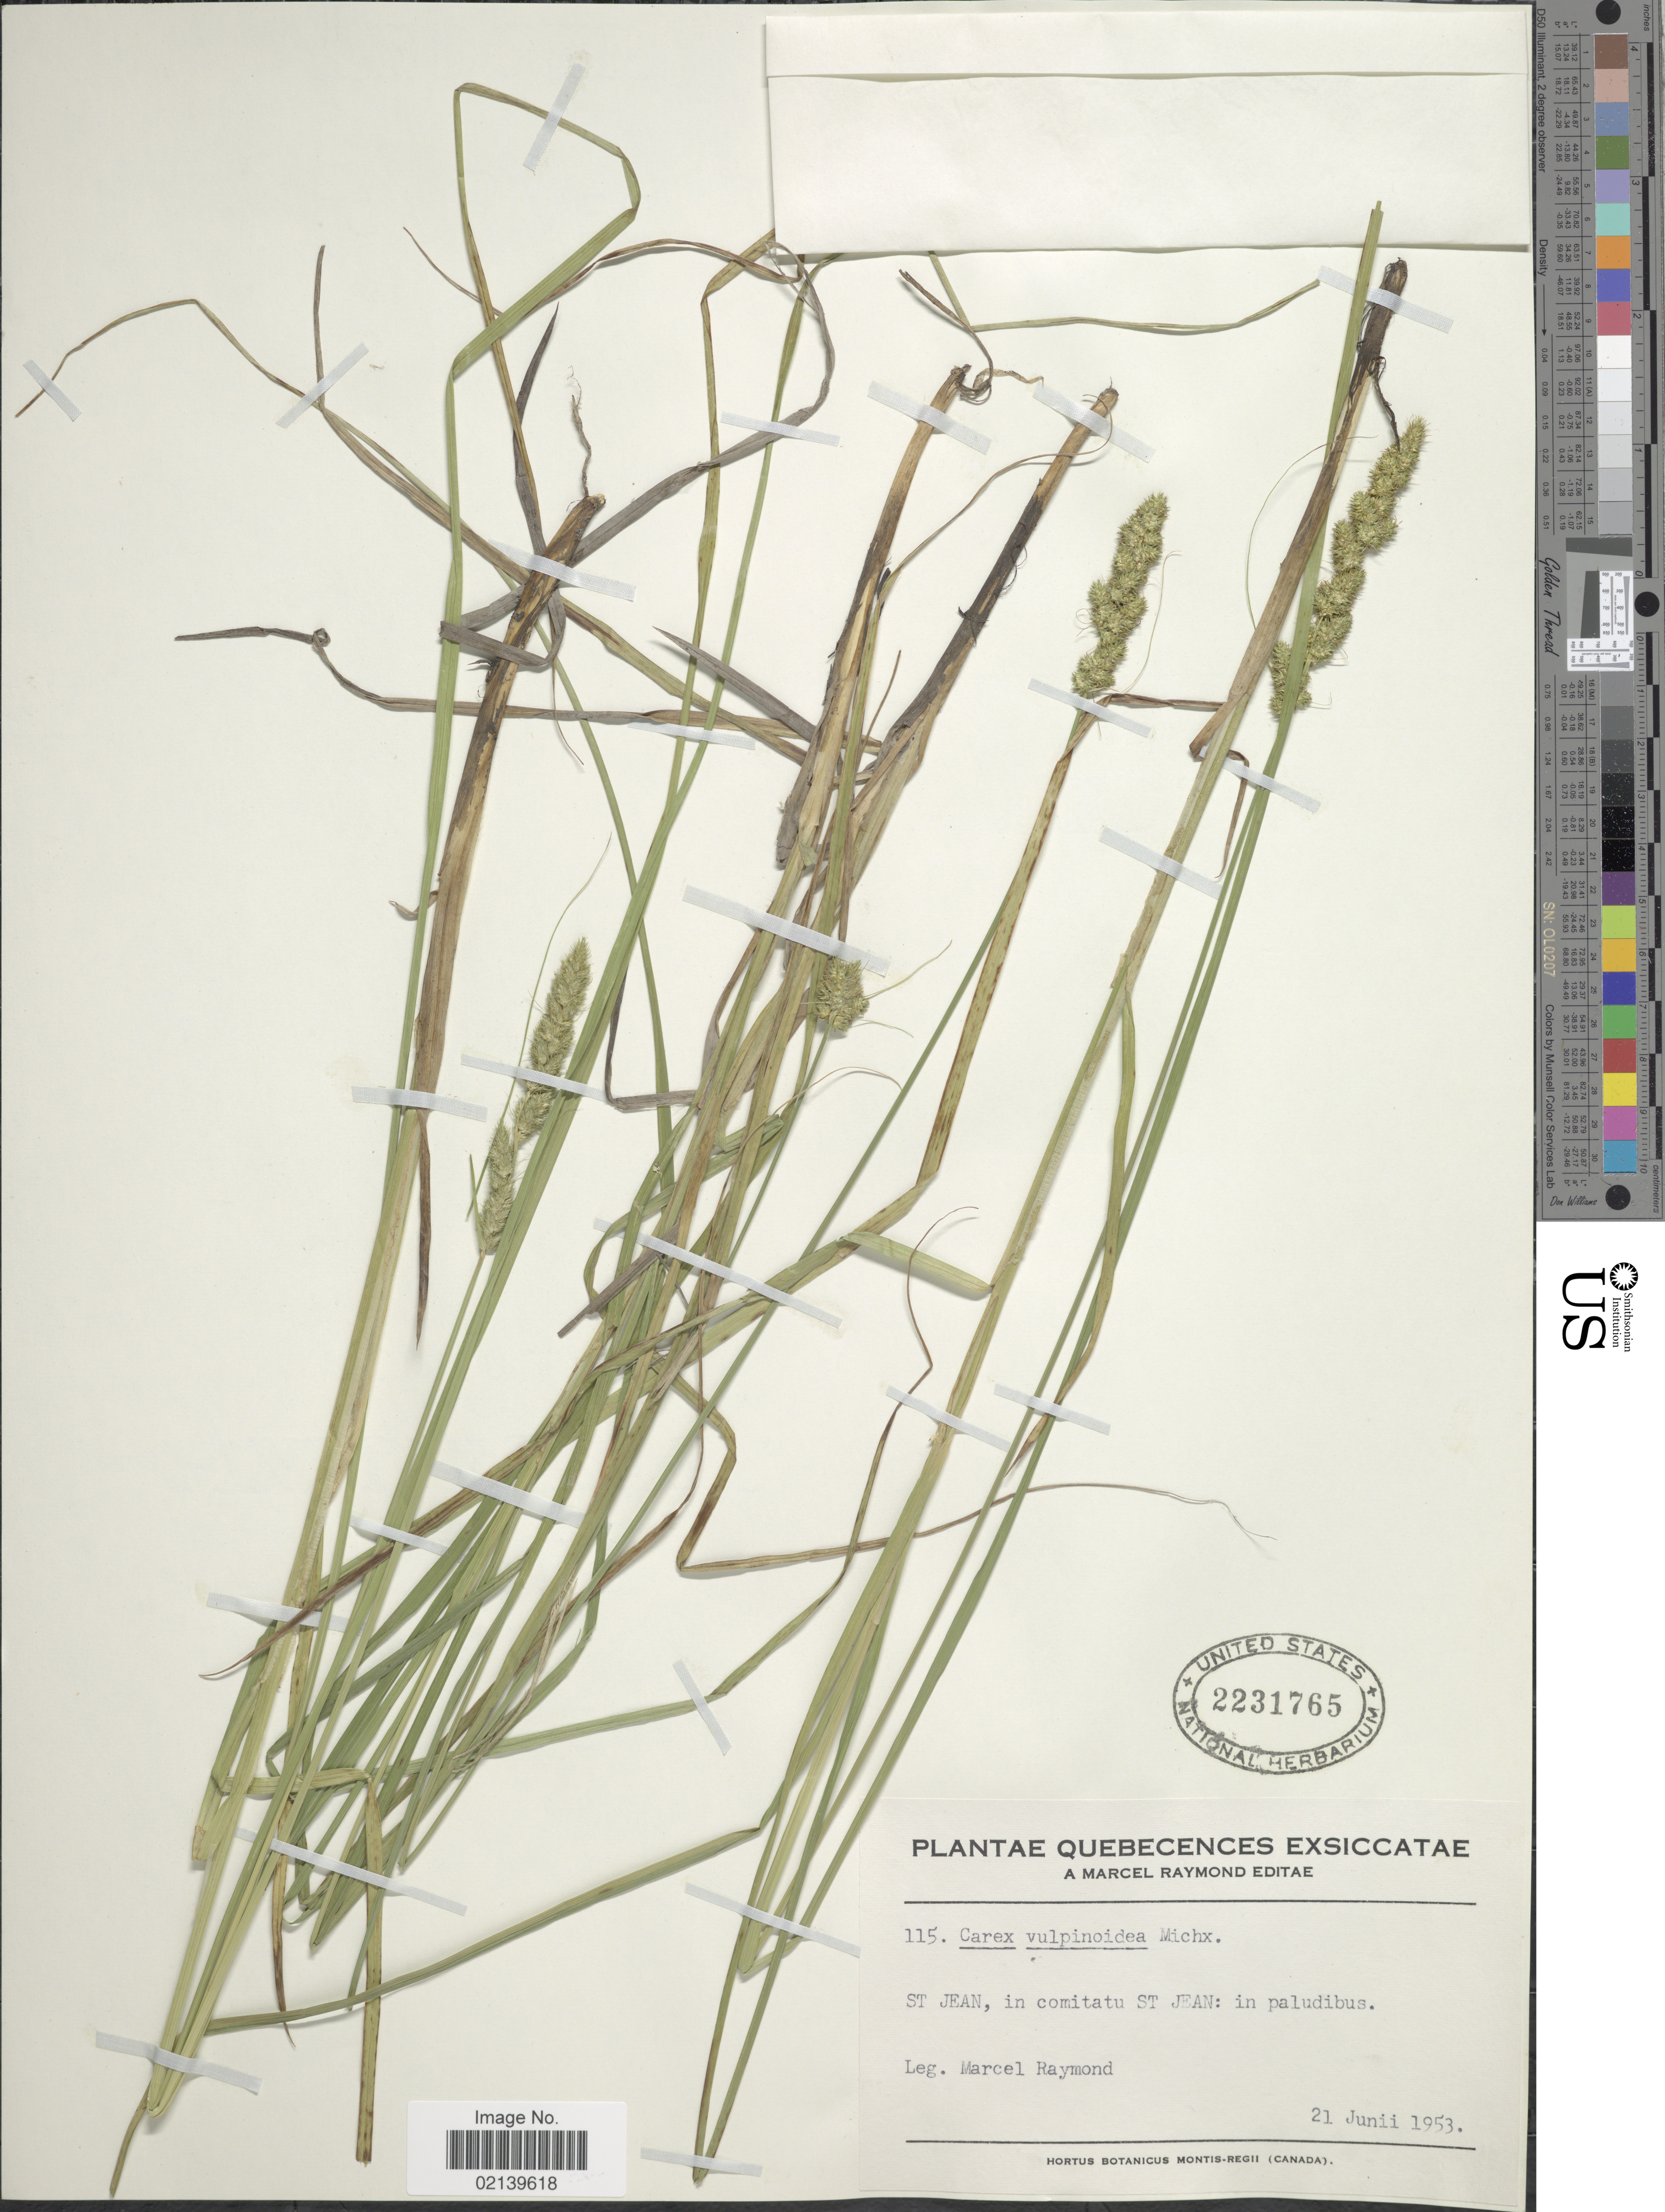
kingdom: Plantae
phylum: Tracheophyta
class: Liliopsida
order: Poales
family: Cyperaceae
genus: Carex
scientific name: Carex vulpinoidea Michx.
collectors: M. Raymond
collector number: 115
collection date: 1953-06-21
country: Canada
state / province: Quebec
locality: St. Jean, in comitatu St. Jean: in Paludibus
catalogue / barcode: US 2231765